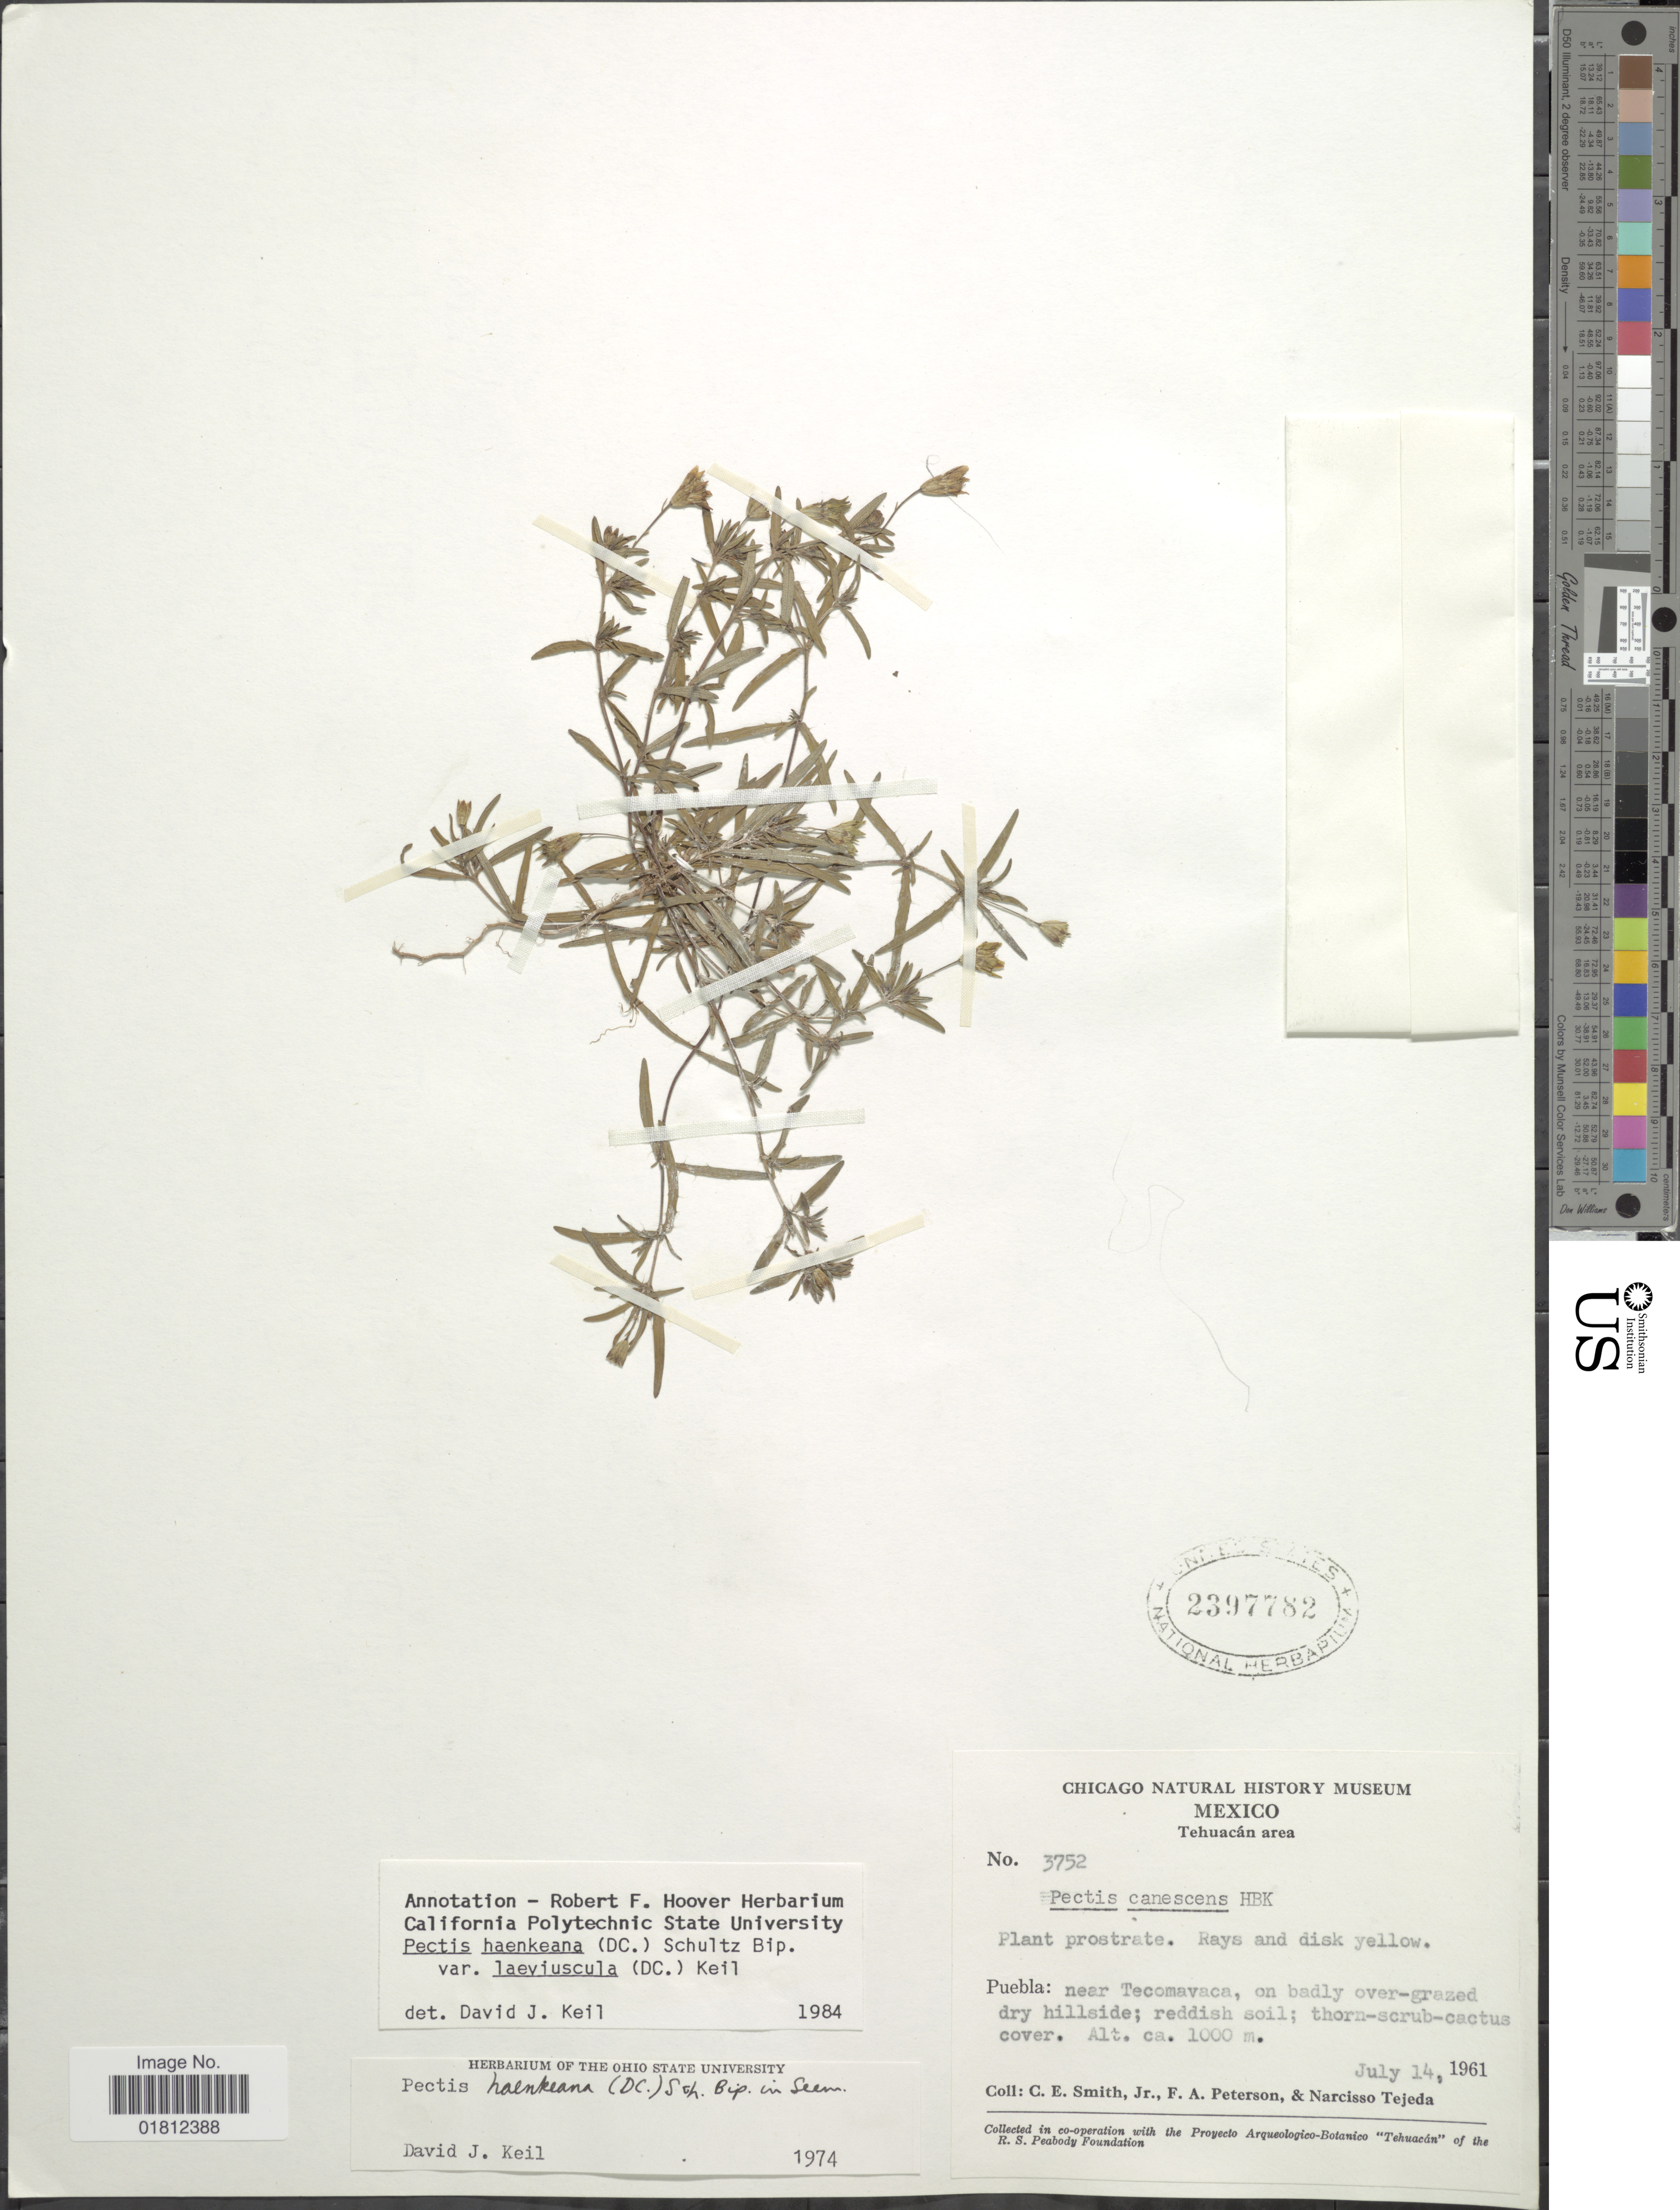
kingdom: Plantae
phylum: Tracheophyta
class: Magnoliopsida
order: Asterales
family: Asteraceae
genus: Pectis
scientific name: Pectis haenkeana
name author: (DC.) Sch. Bip.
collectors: C. E. Smith Jr., F. A. Peterson & N. Tejeda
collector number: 3752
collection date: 1961-07-14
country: Mexico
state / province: Puebla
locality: Tehuacán area, near Tecomavaca, on badly over-grazed dry hillside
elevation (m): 1000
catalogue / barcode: US 2397782